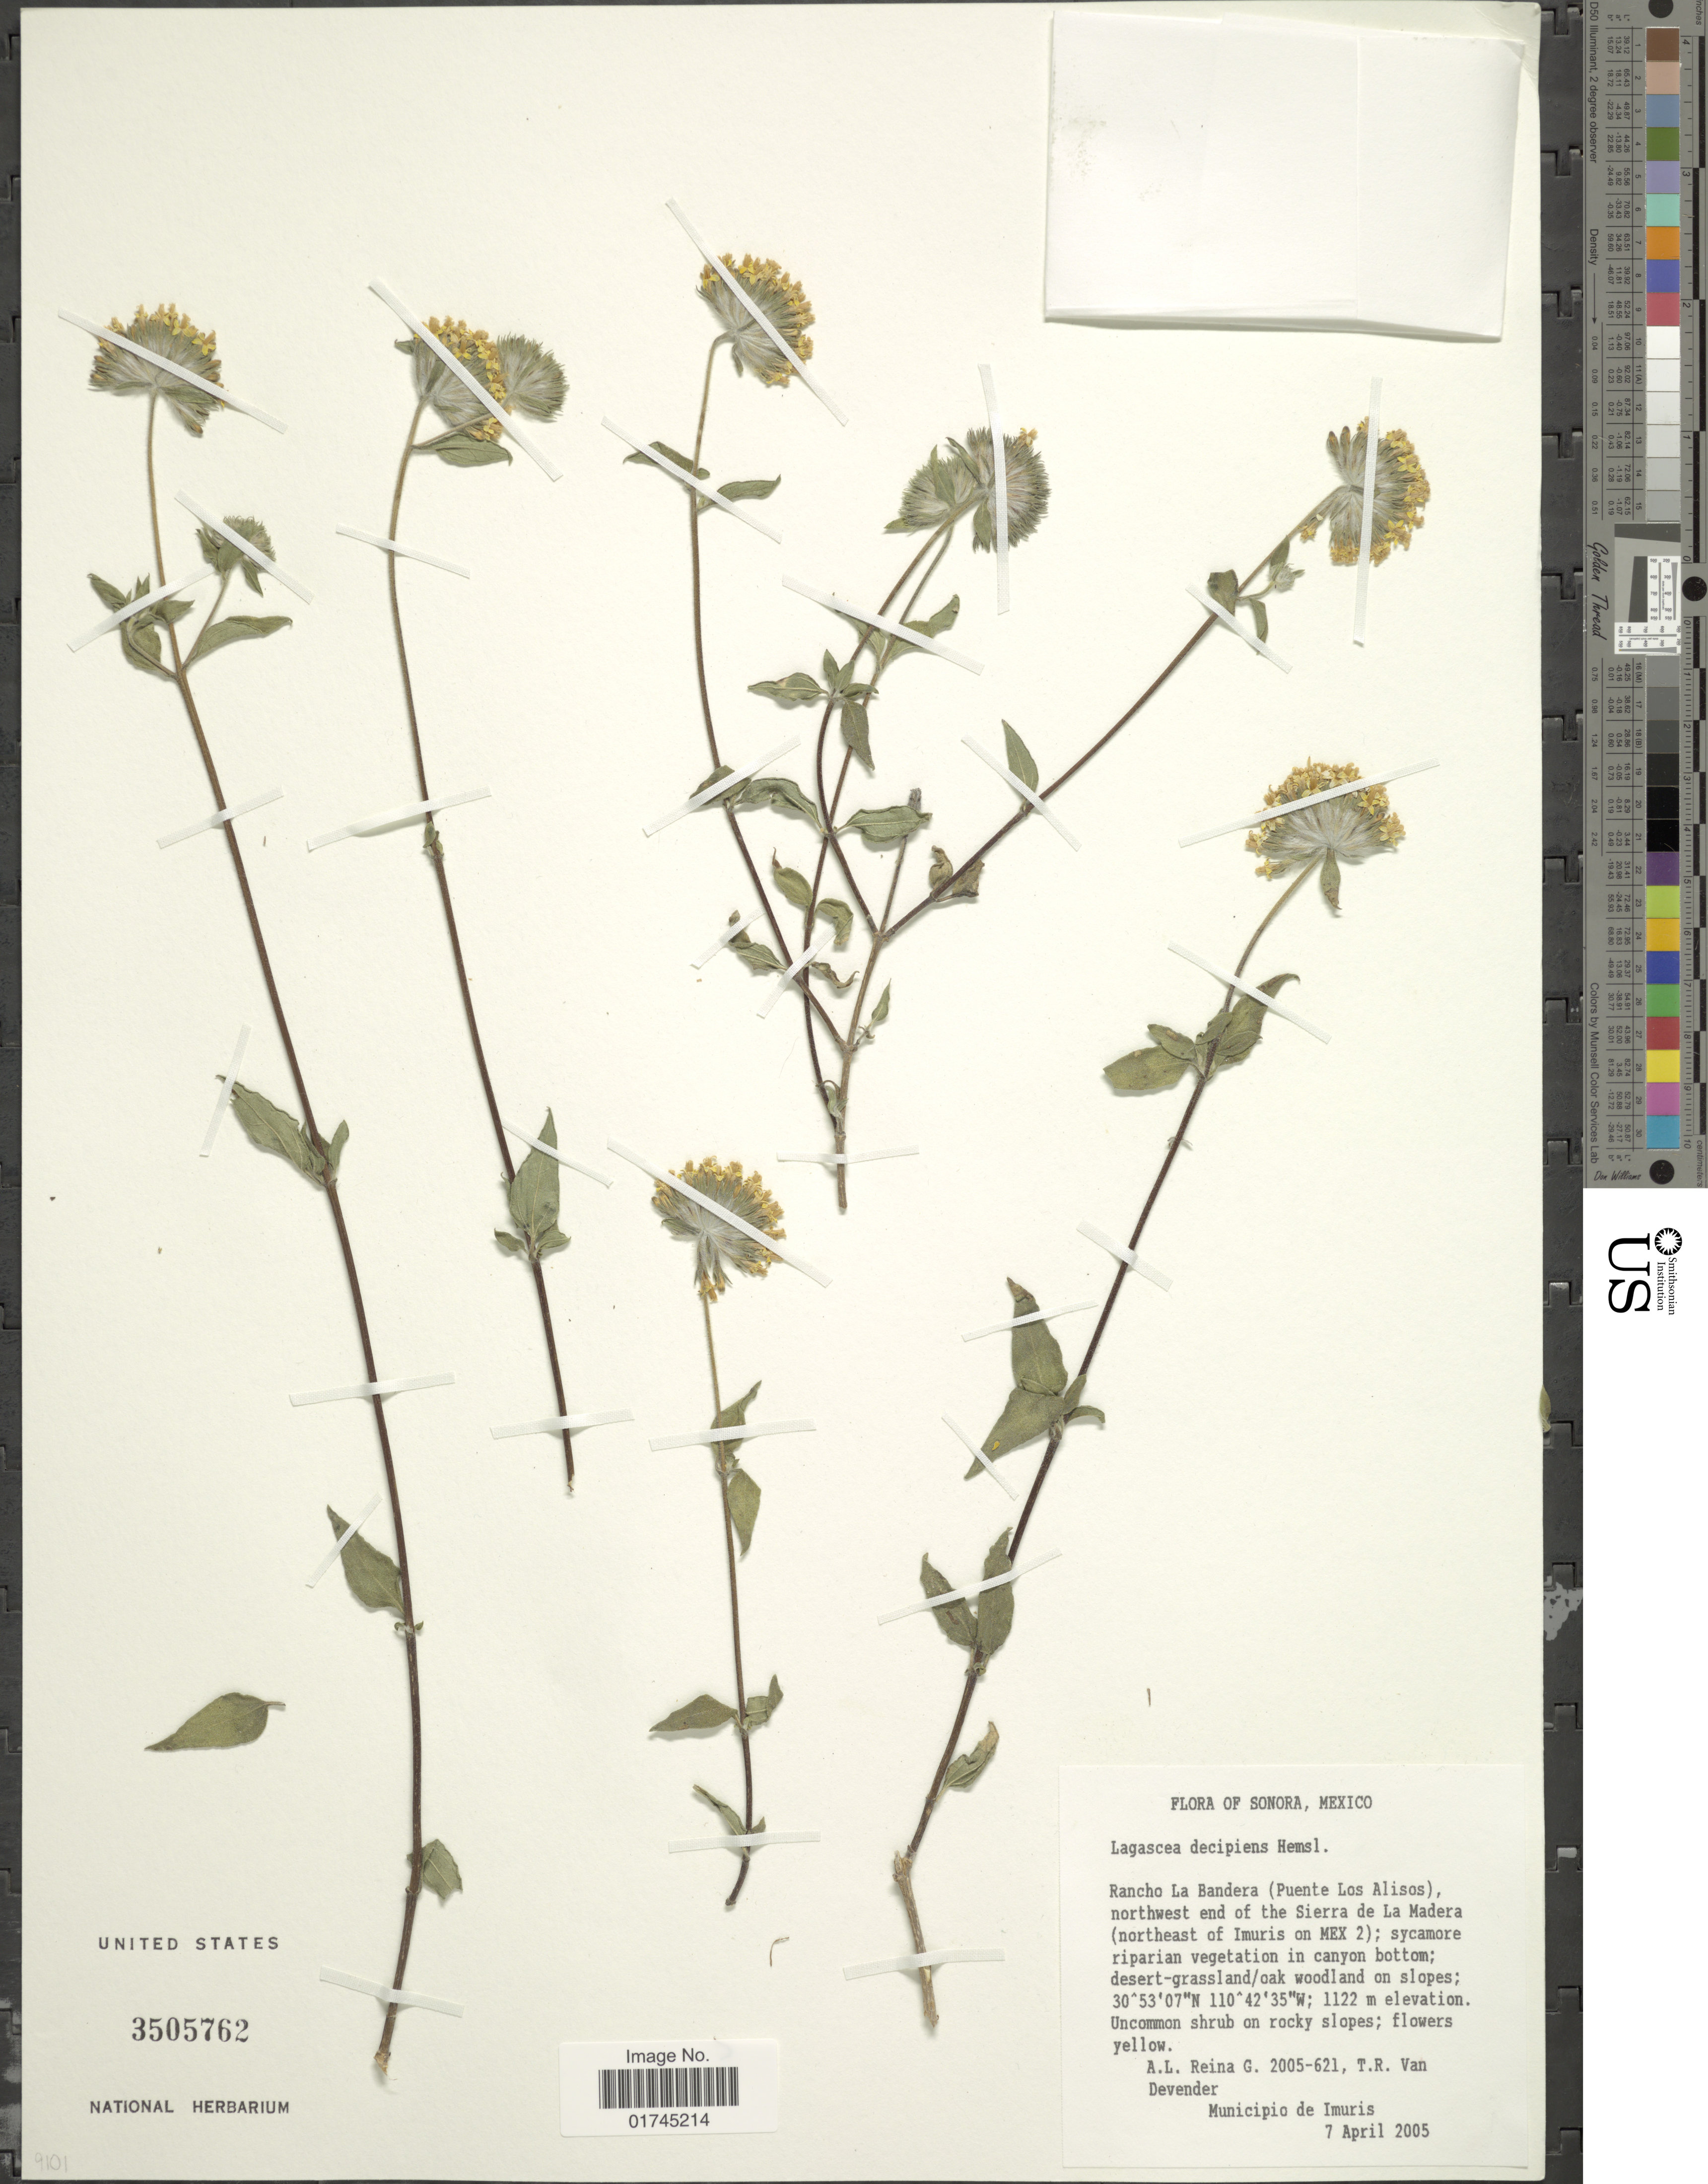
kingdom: Plantae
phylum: Tracheophyta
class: Magnoliopsida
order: Asterales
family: Asteraceae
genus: Lagascea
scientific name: Lagascea decipiens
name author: Hemsl.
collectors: A. L. Reina G. & T. R. Van Devender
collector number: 2005-621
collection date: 2005-04-07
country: Mexico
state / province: Sonora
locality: Racho La Bandera (Puente Los Alisos), northwest end of the Sierra de La Madera (northeast of Imuris on Mex 2)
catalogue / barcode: US 3505762